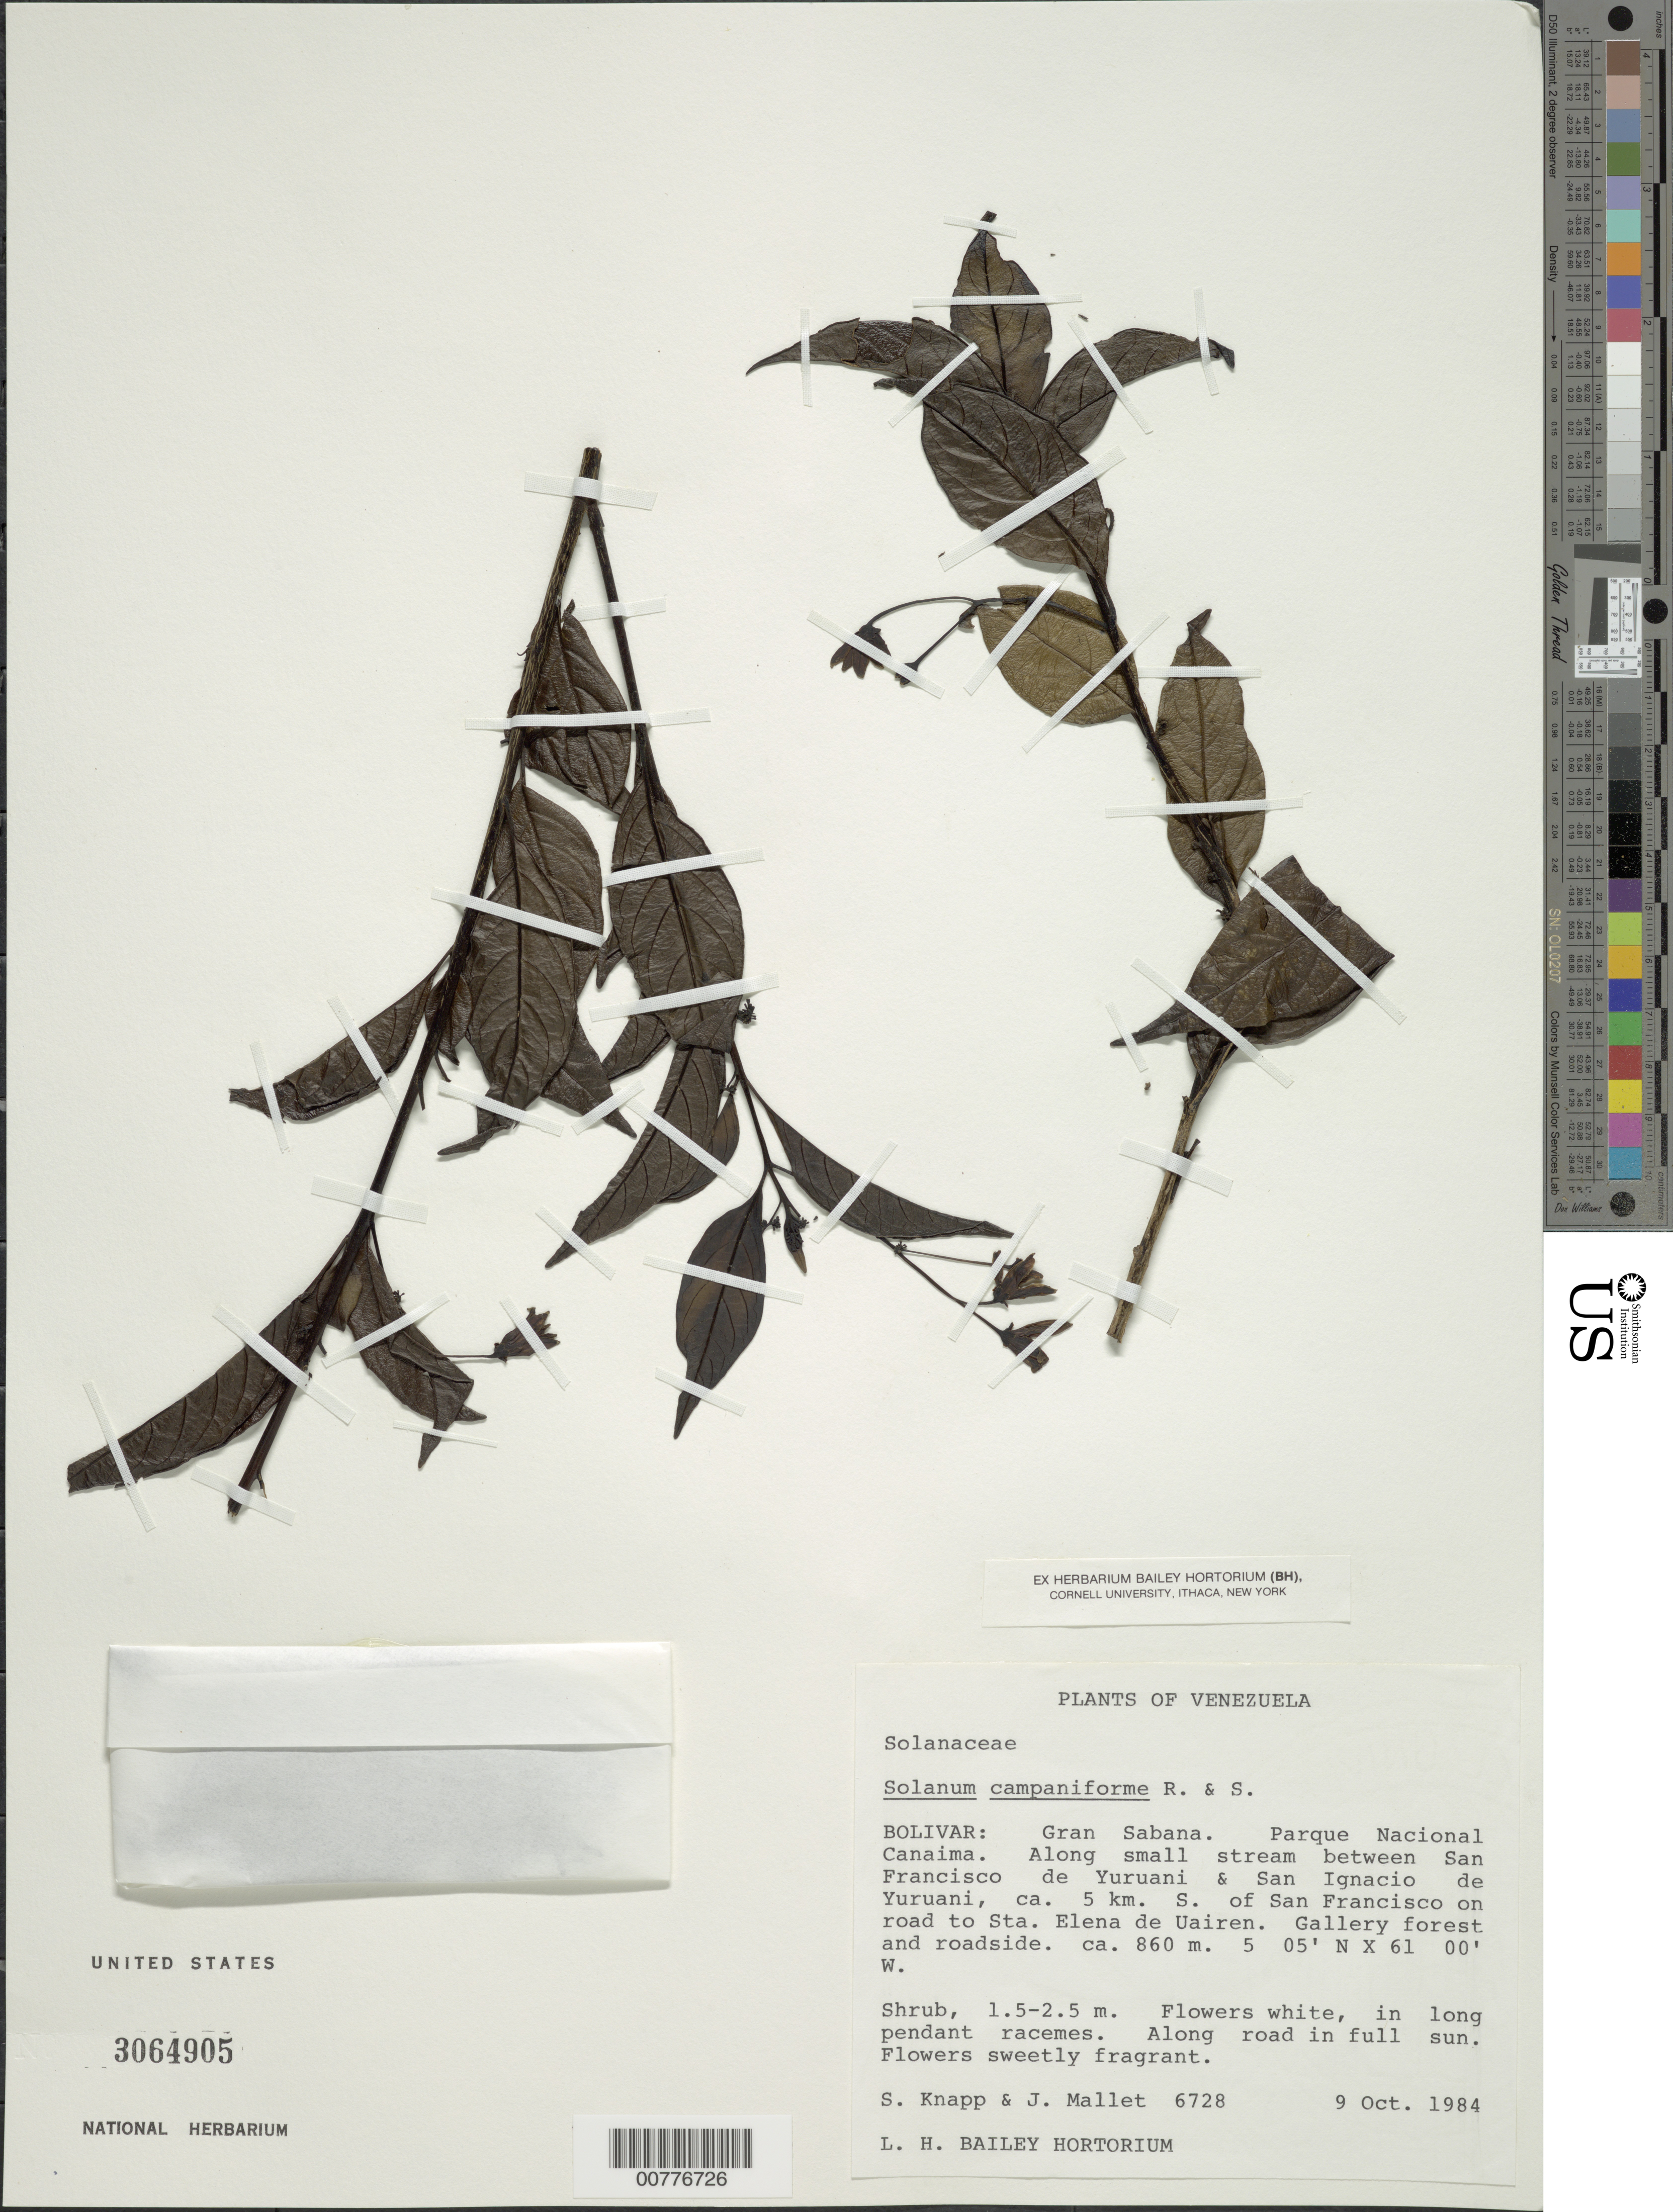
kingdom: Plantae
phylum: Tracheophyta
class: Magnoliopsida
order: Solanales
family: Solanaceae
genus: Solanum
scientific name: Solanum campaniforme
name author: Roem. & Schult.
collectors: S. Knapp & J. Mallet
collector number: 6728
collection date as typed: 10 Oct 1984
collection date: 1984-10-10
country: Venezuela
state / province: Bolívar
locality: Gran Sabana, Parque Nacional Canaima, 5 km S of San Francisco on road to Sta. Elena de Uairen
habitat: along road in full sun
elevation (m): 860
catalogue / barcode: US 3064905